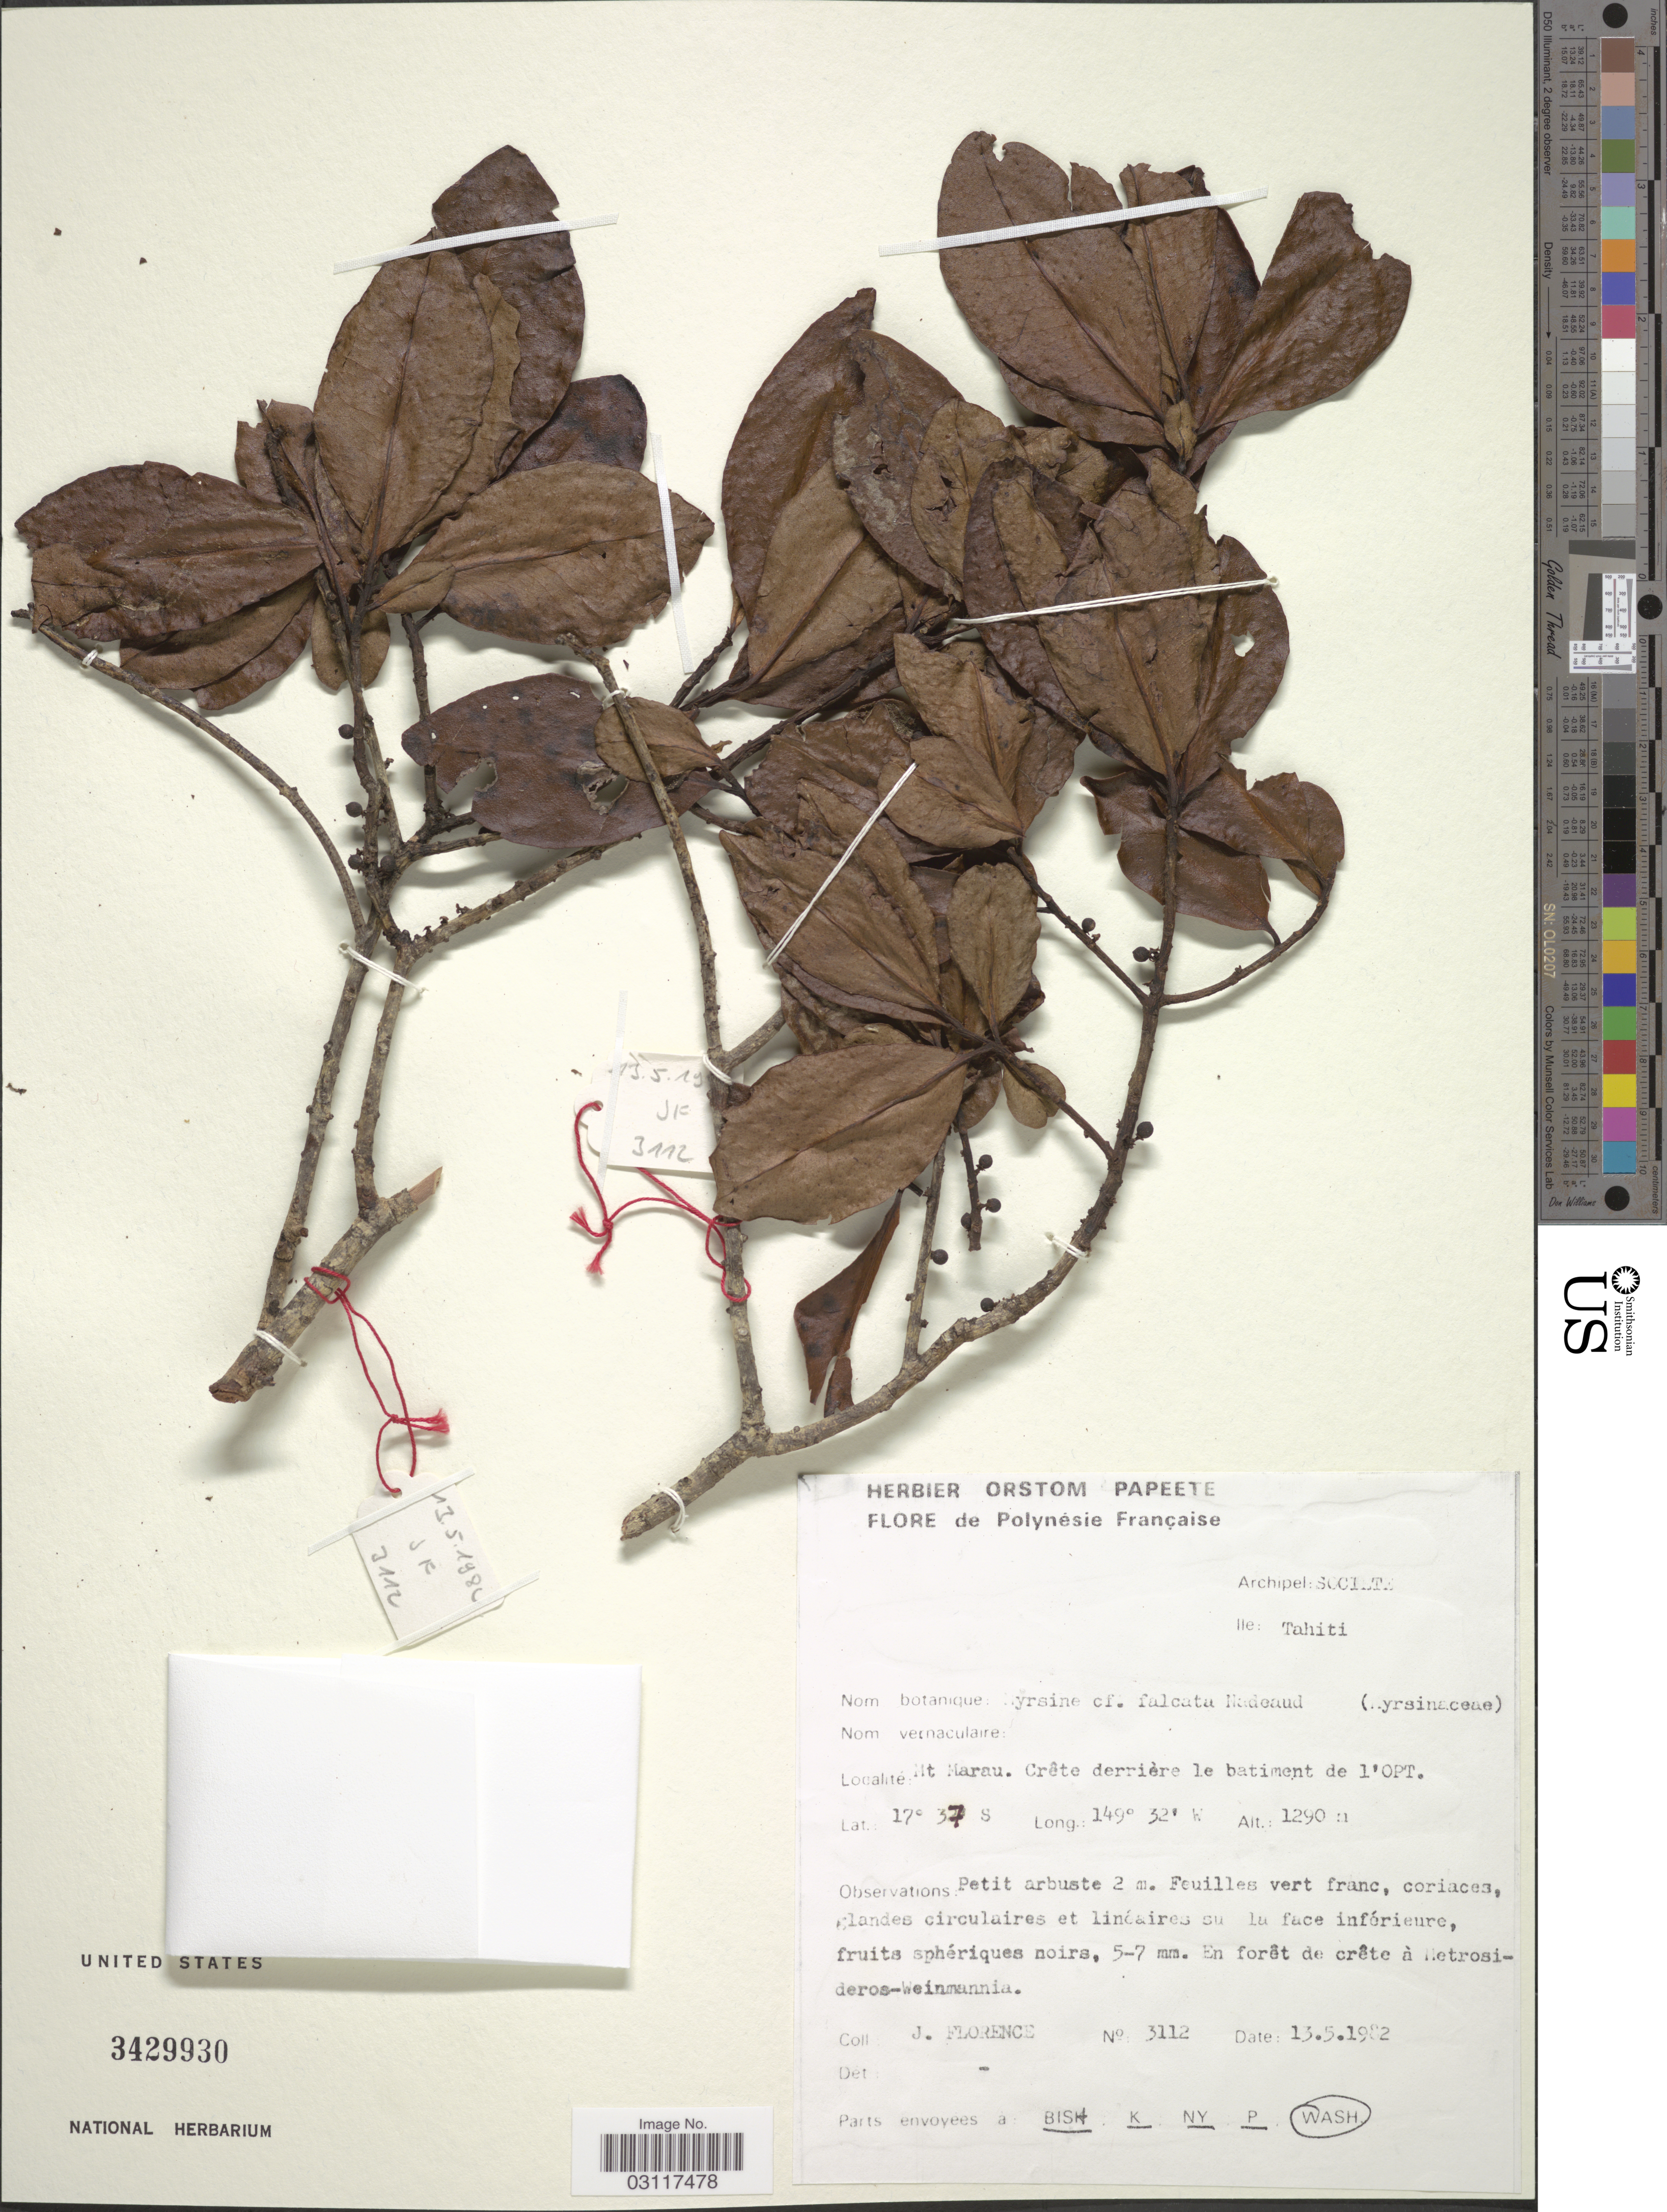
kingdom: Plantae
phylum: Tracheophyta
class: Magnoliopsida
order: Ericales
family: Primulaceae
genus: Myrsine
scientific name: Myrsine falcata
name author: Nadeaud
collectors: J. Florence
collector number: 3112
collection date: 1982-05-13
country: French Polynesia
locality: Archipel: Societe, Ile: Tahiti, Mt. Marau, Crête derrière le batiment de l'OPT.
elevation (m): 1290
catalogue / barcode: US 3429930